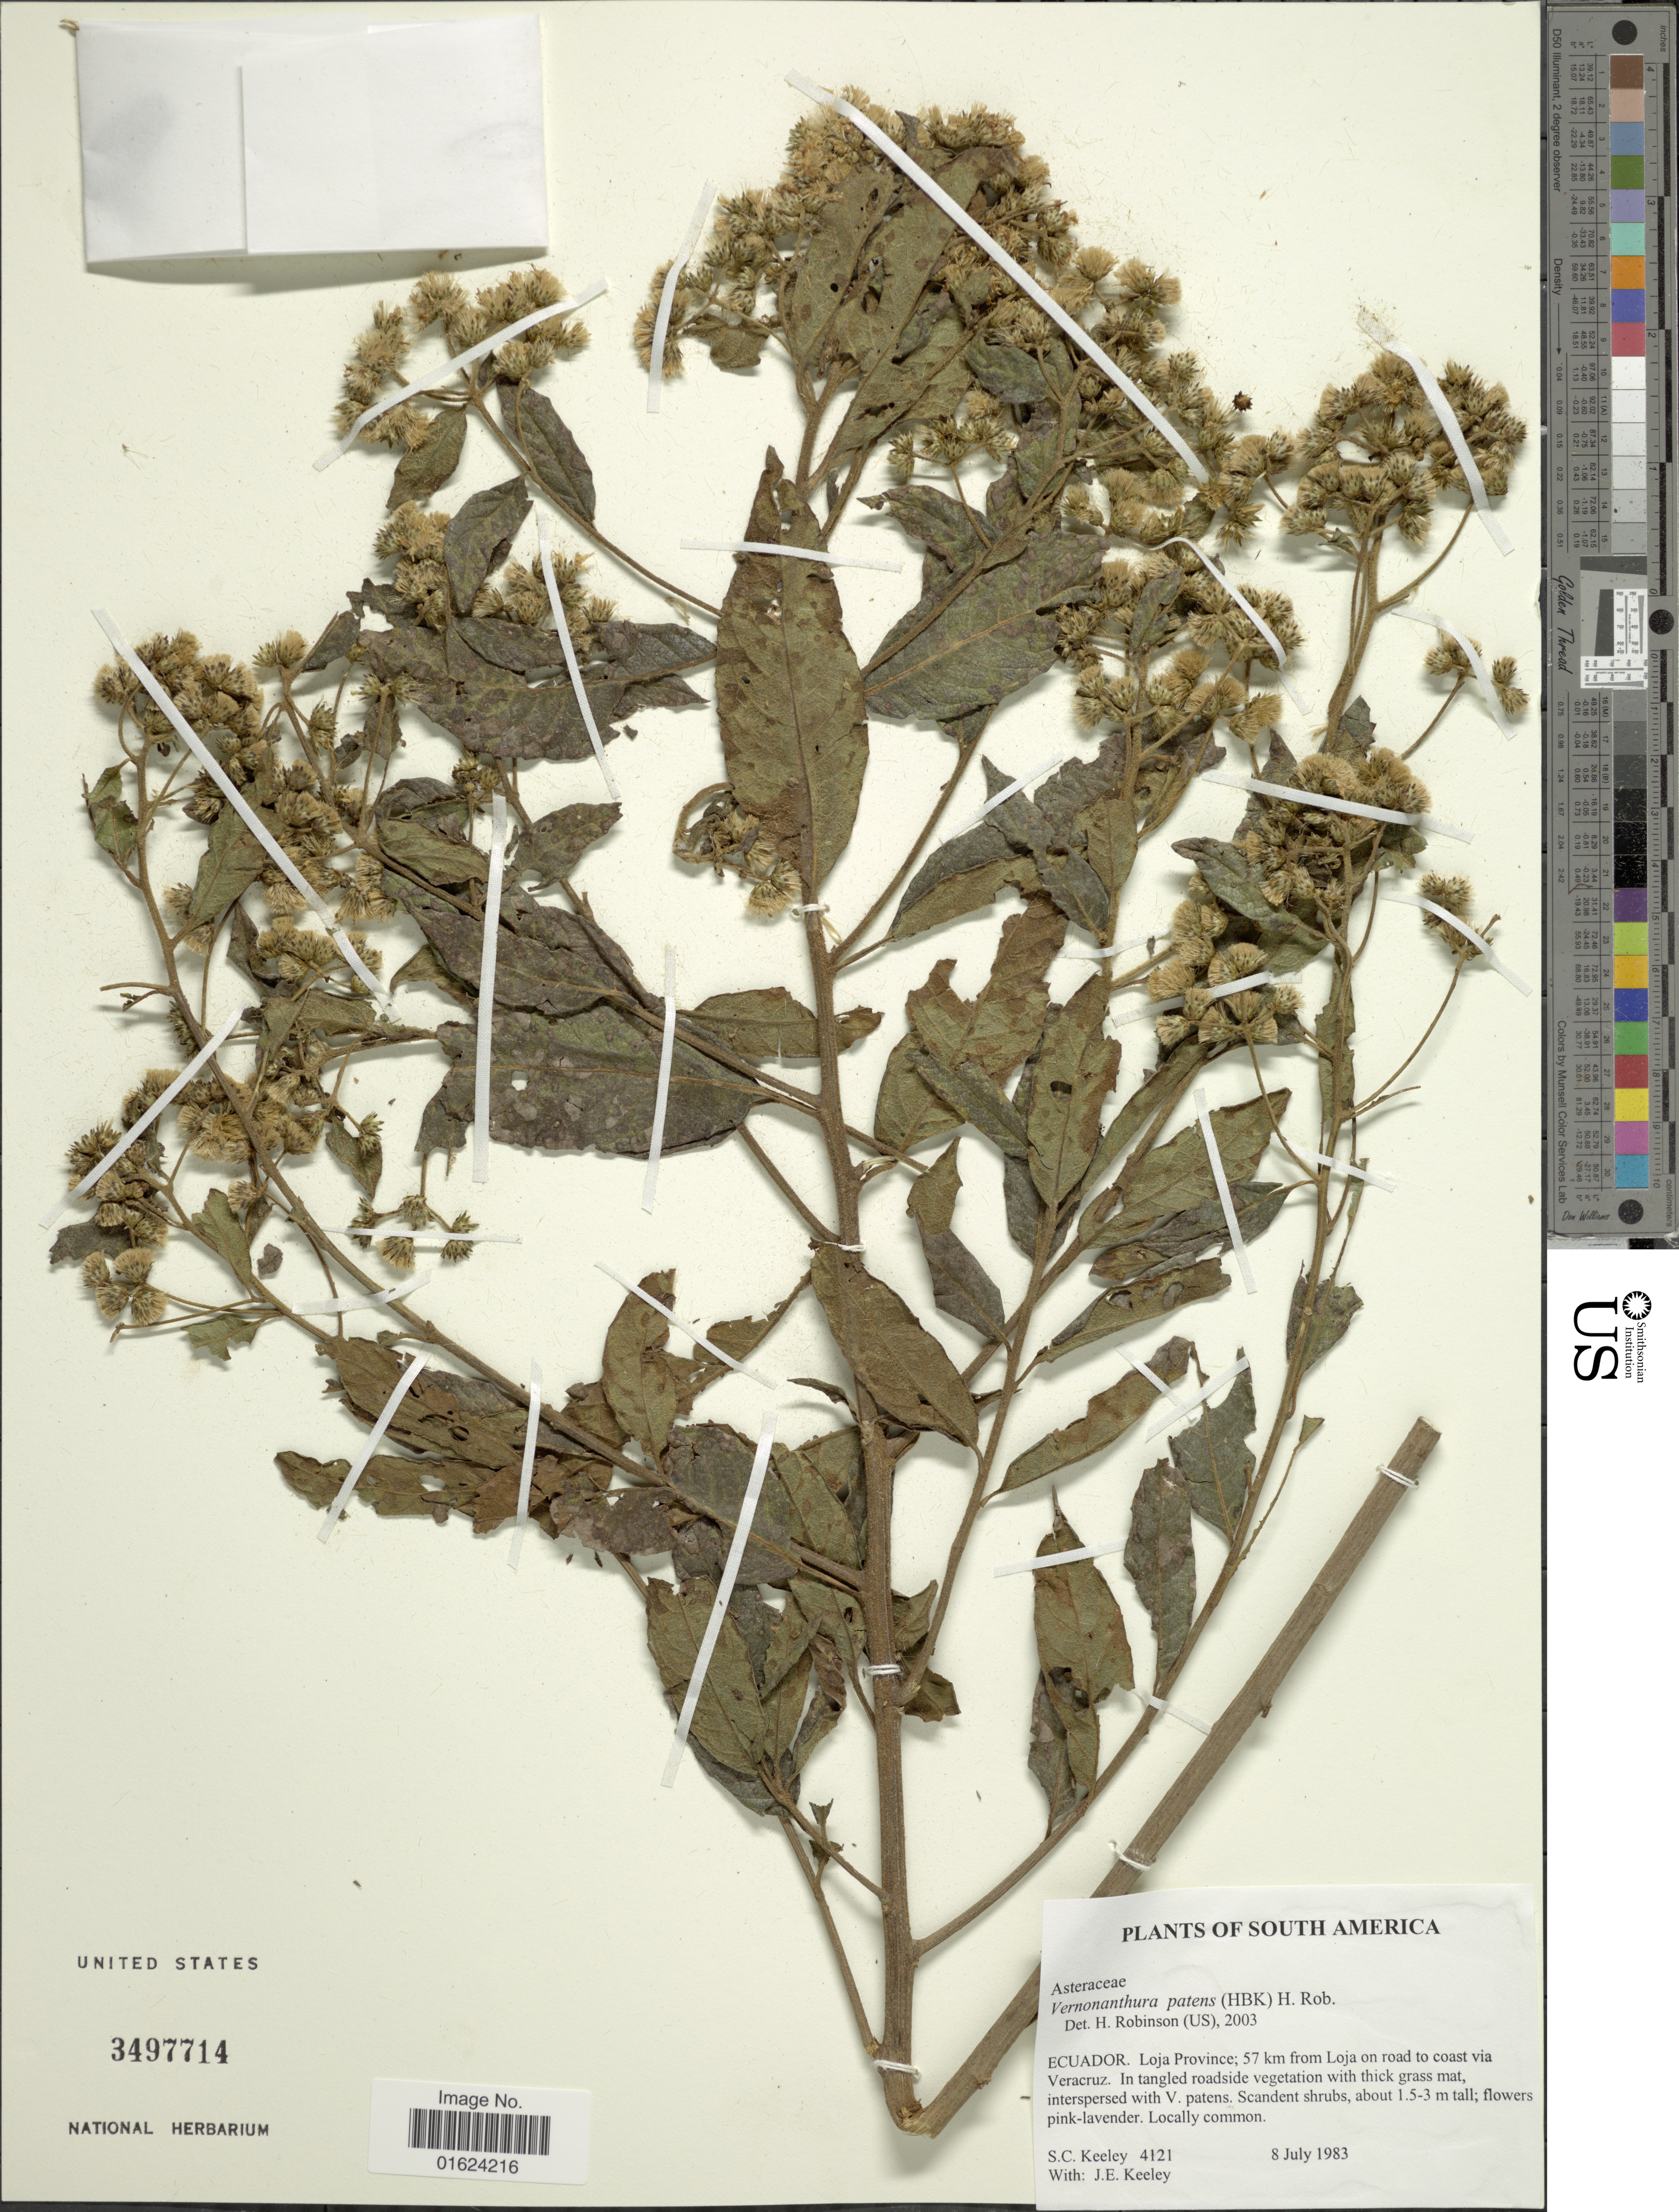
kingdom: Plantae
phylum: Tracheophyta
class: Magnoliopsida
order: Asterales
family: Asteraceae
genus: Vernonanthura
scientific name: Vernonanthura patens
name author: (Kunth) H. Rob.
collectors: S. C. Keeley & J. E. Keeley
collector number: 4121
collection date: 1983-07-08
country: Ecuador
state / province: Loja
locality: Ecuador, Loja Province; 57 km from Loja on road to coast via Veracruz.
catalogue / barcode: US 3497714